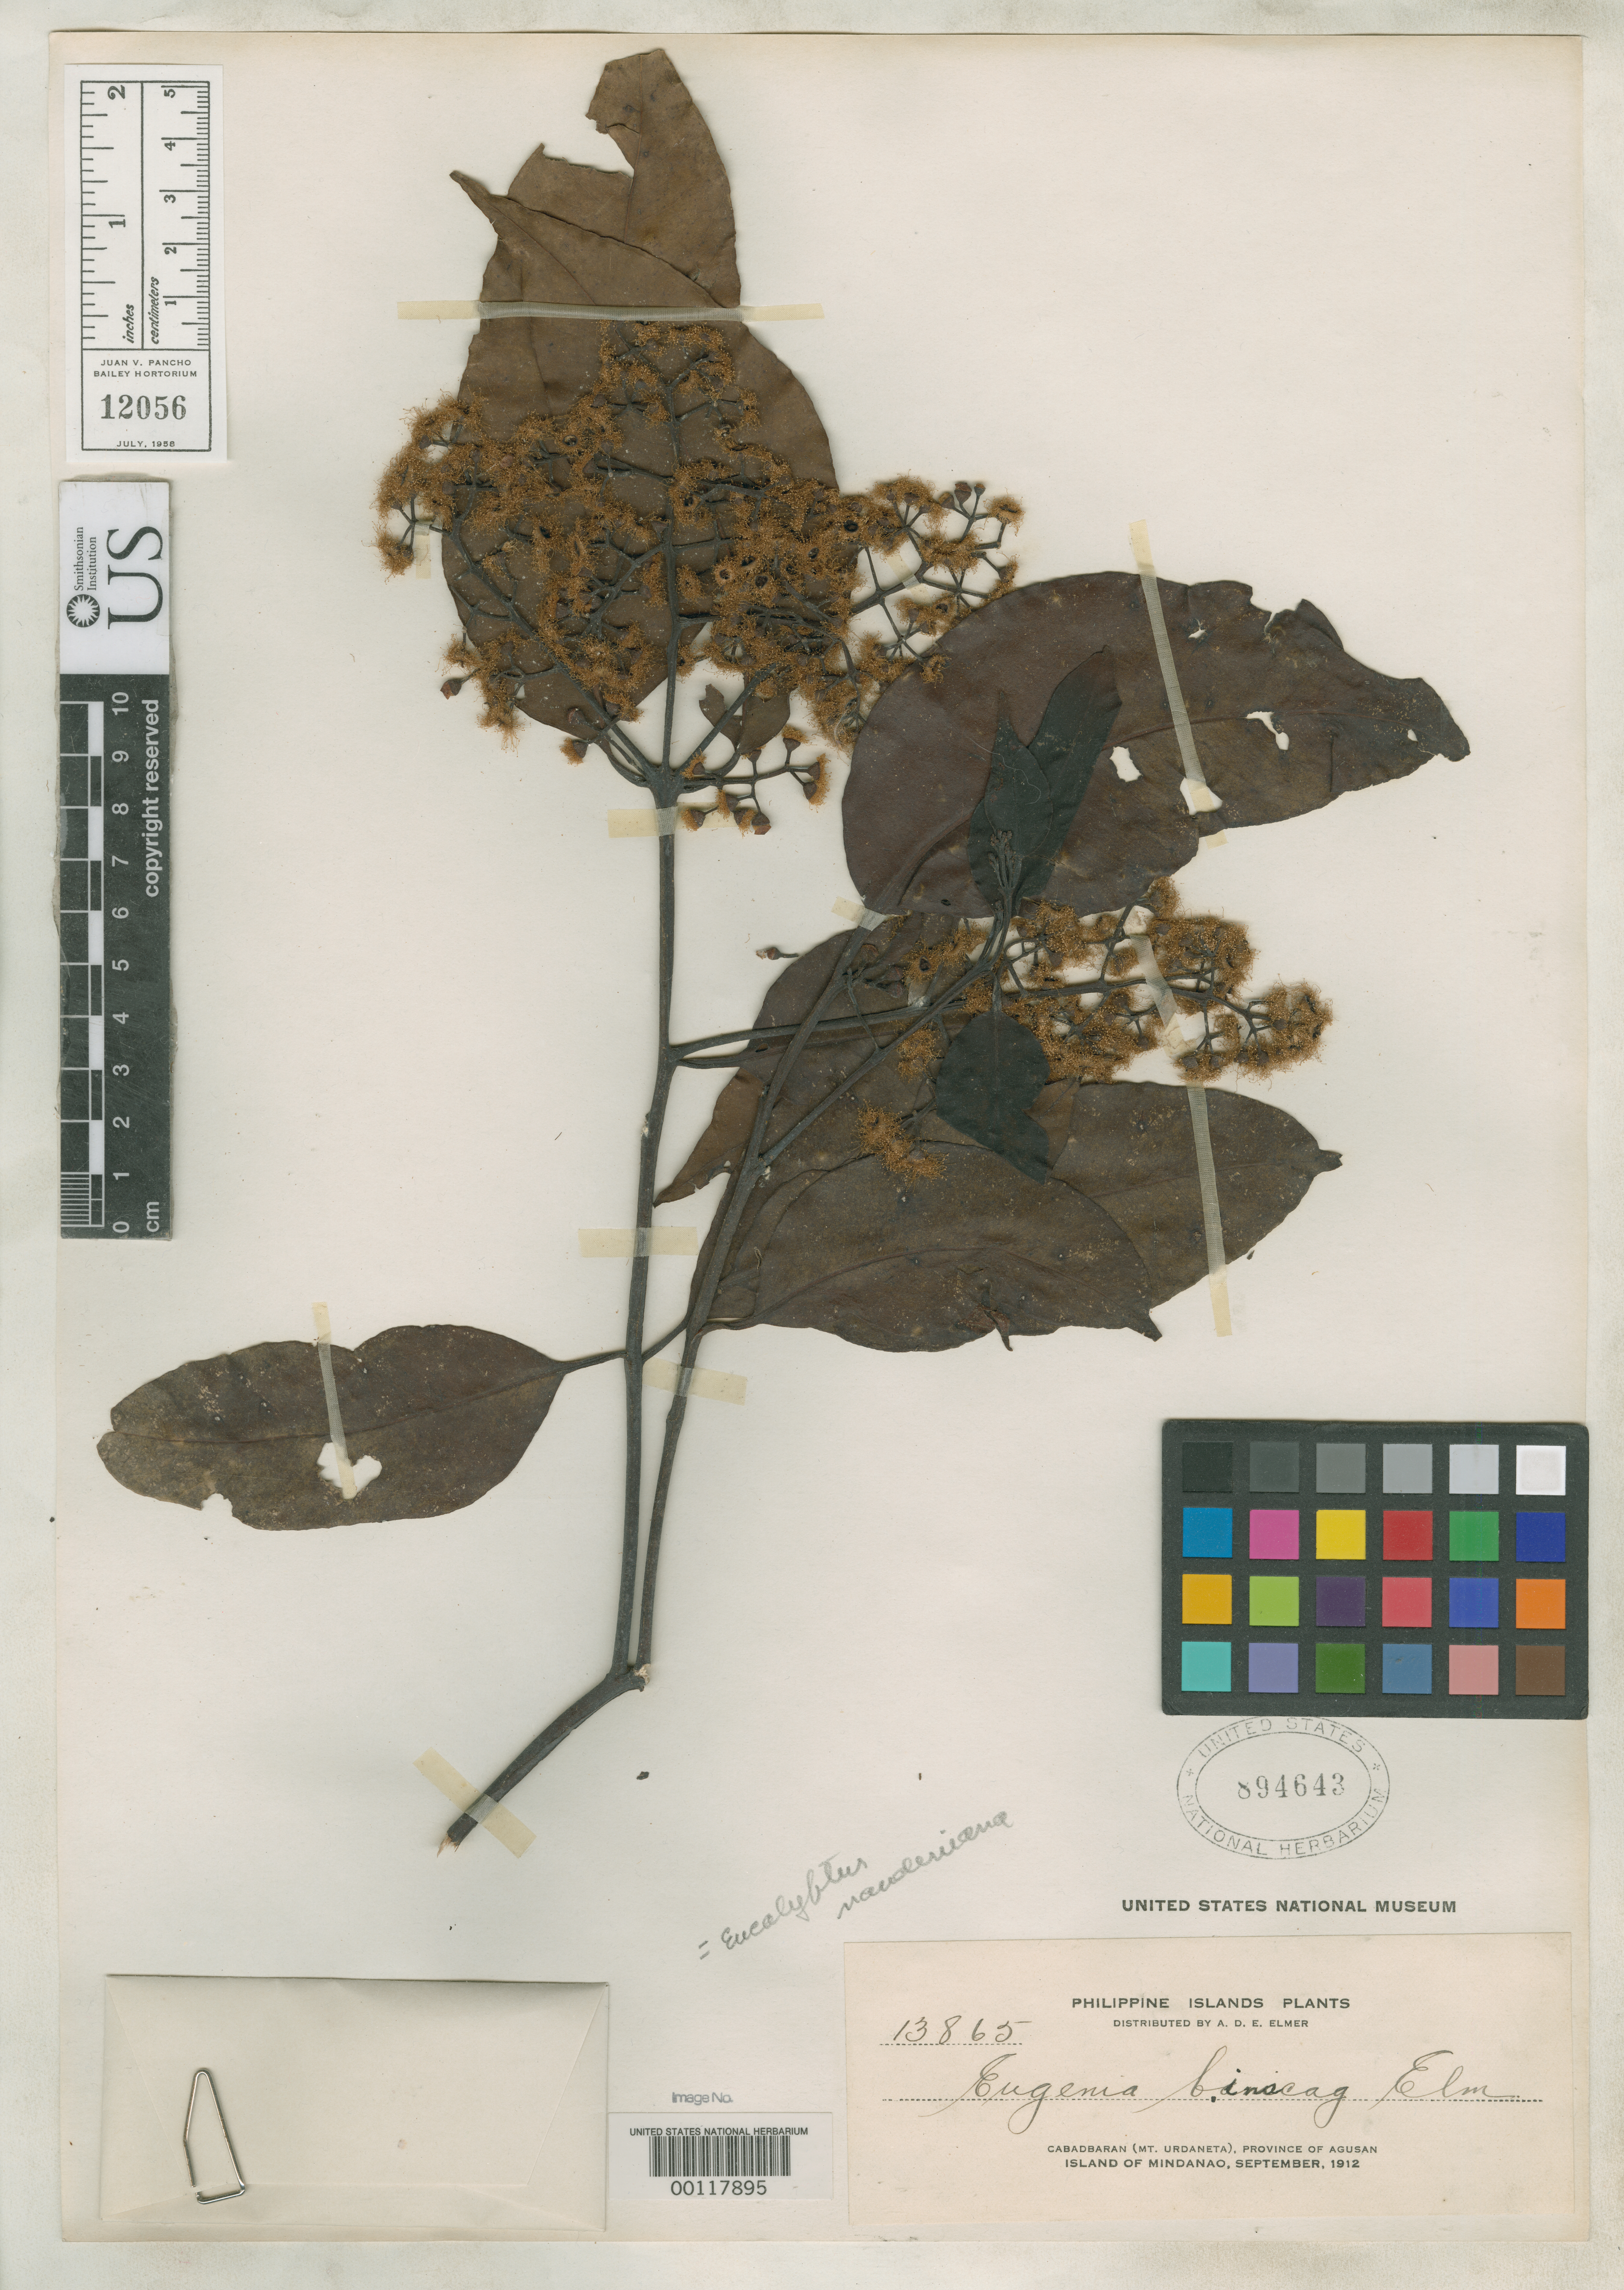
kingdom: Plantae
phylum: Tracheophyta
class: Magnoliopsida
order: Myrtales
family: Myrtaceae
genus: Eugenia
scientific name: Eugenia binacag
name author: Elmer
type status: Isotype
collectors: A. D. E. Elmer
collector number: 13865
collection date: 1912-07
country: Philippines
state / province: Caraga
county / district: Agusan del Norte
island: Mindanao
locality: Cabadbaran (Mt. Urdaneta), province of Agusan, Island of Mindanao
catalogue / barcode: US 894643